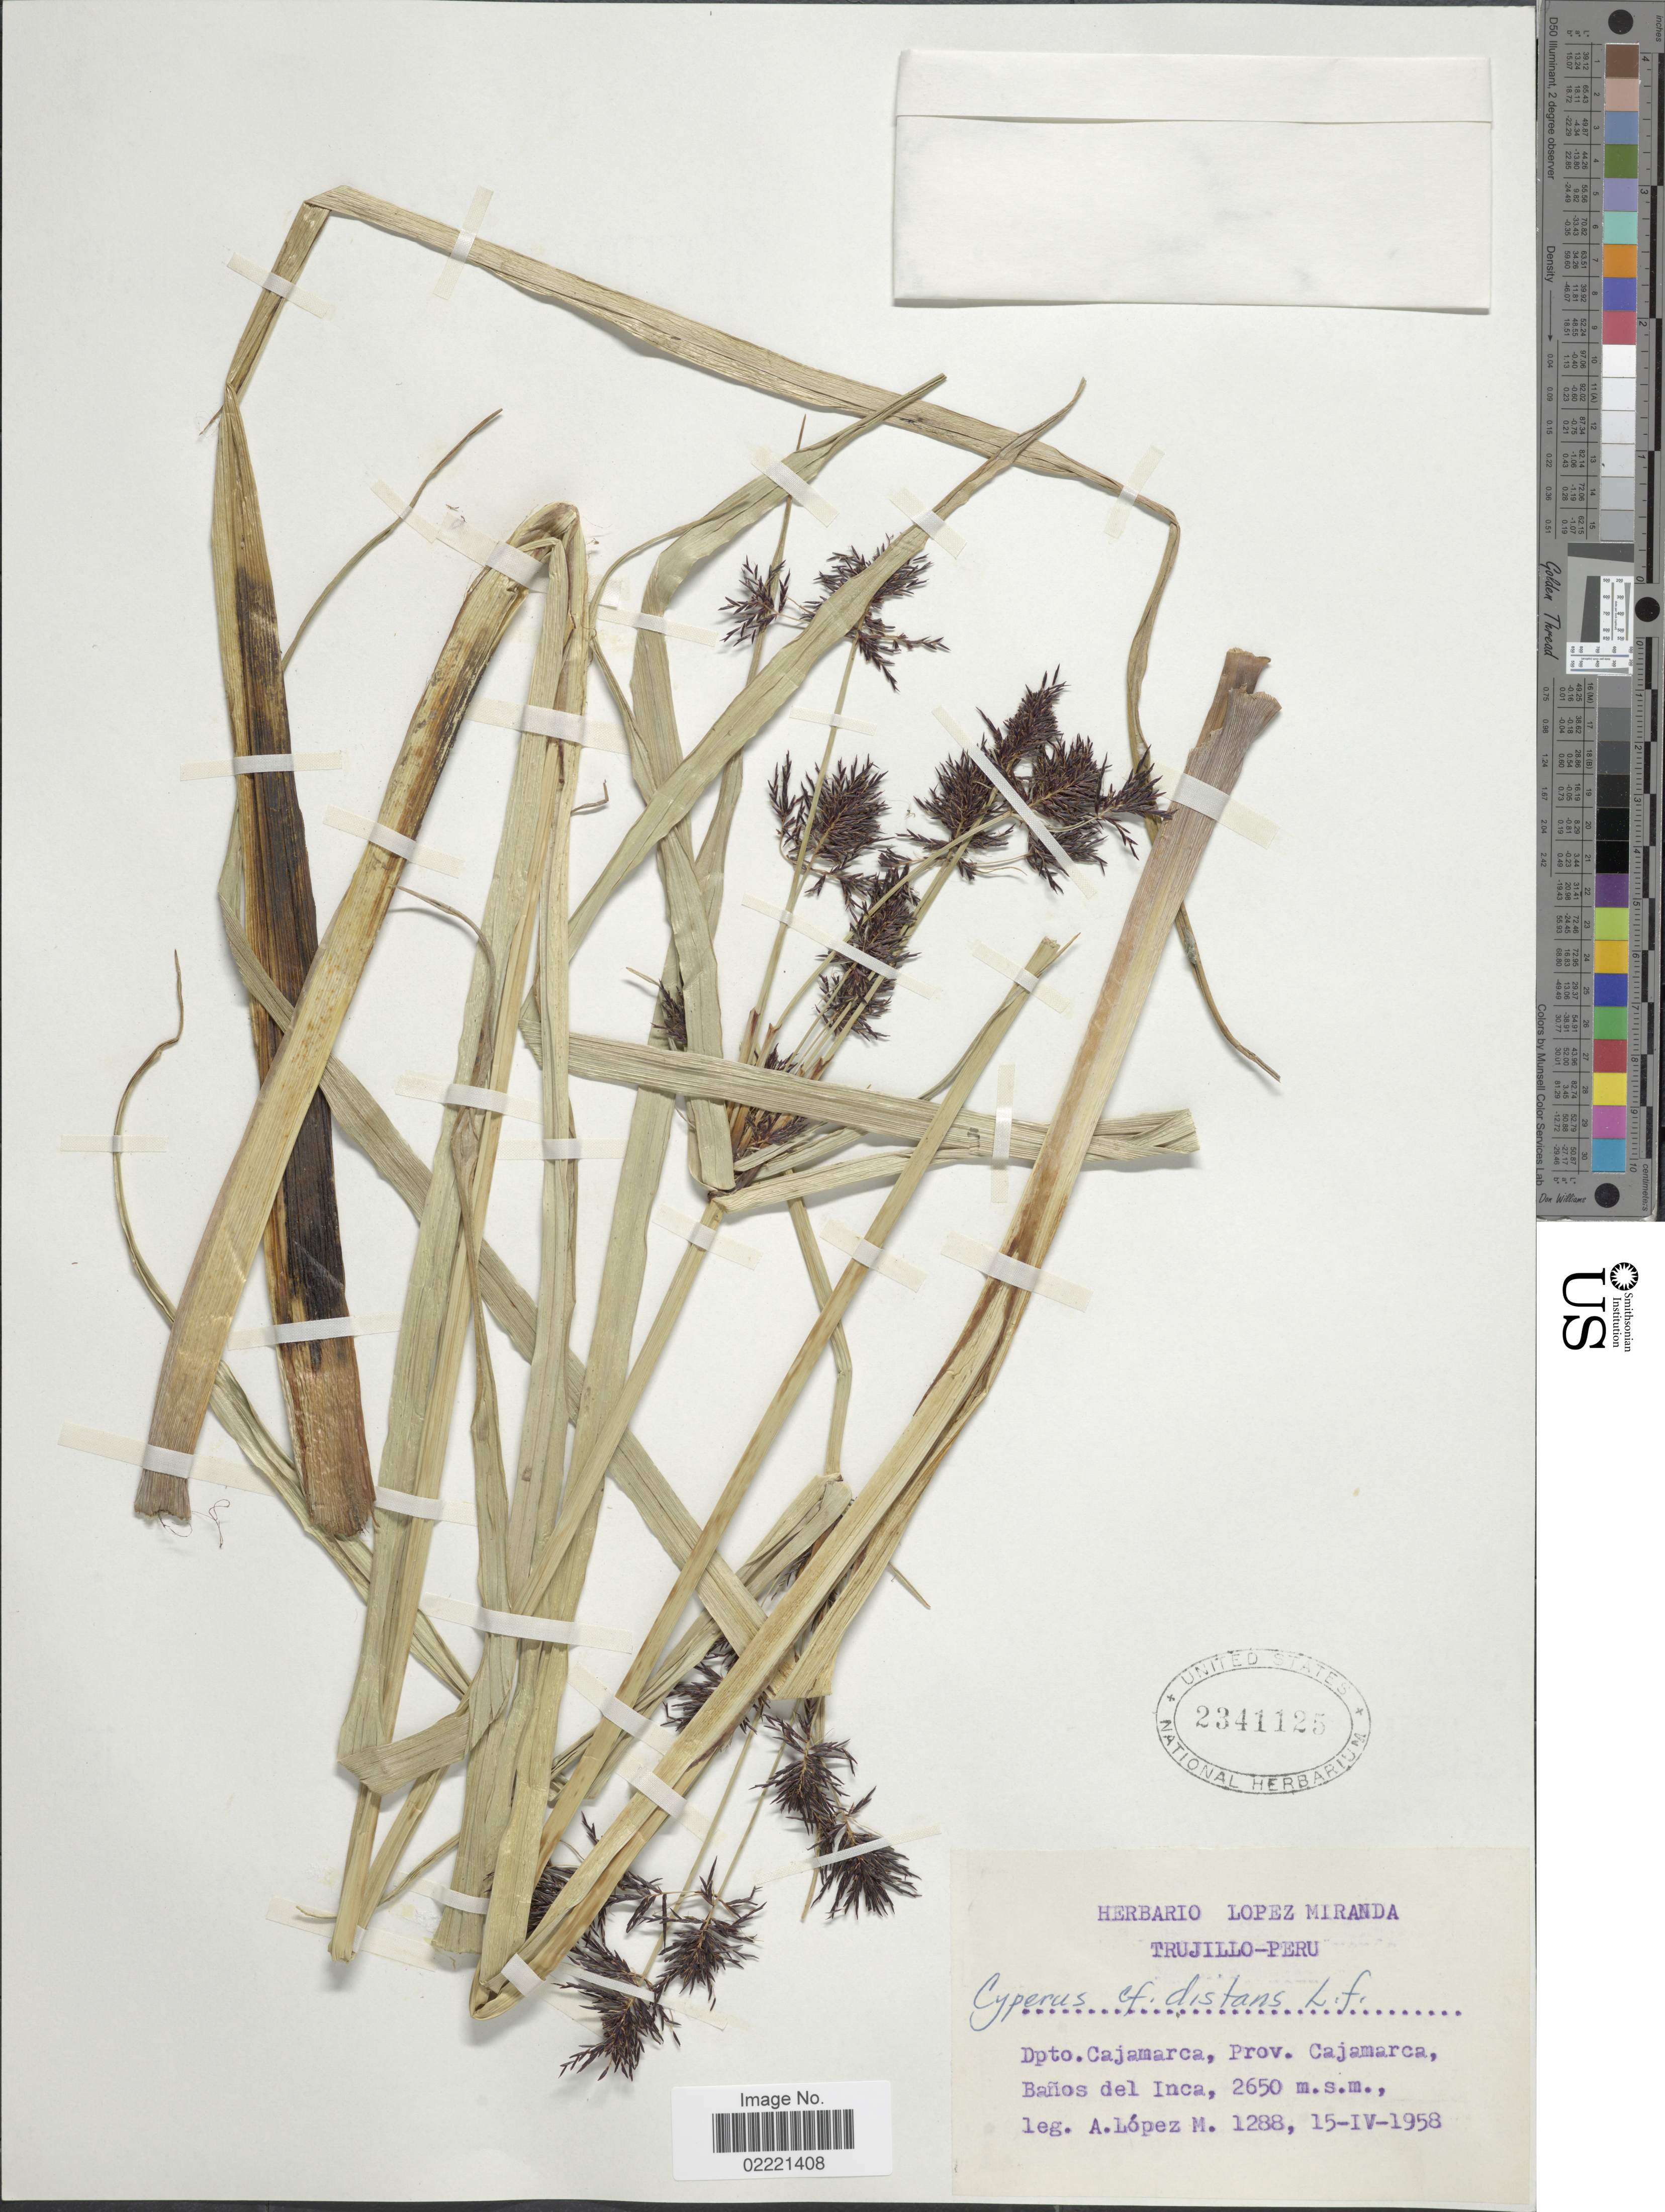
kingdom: Plantae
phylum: Tracheophyta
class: Liliopsida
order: Poales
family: Cyperaceae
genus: Cyperus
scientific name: Cyperus distans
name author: L. f.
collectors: A. López M.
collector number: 1288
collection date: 1958-04-15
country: Peru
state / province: Cajamarca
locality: Dpto.Cajamarco, Banos del Inca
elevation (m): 2650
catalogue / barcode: US 2341125